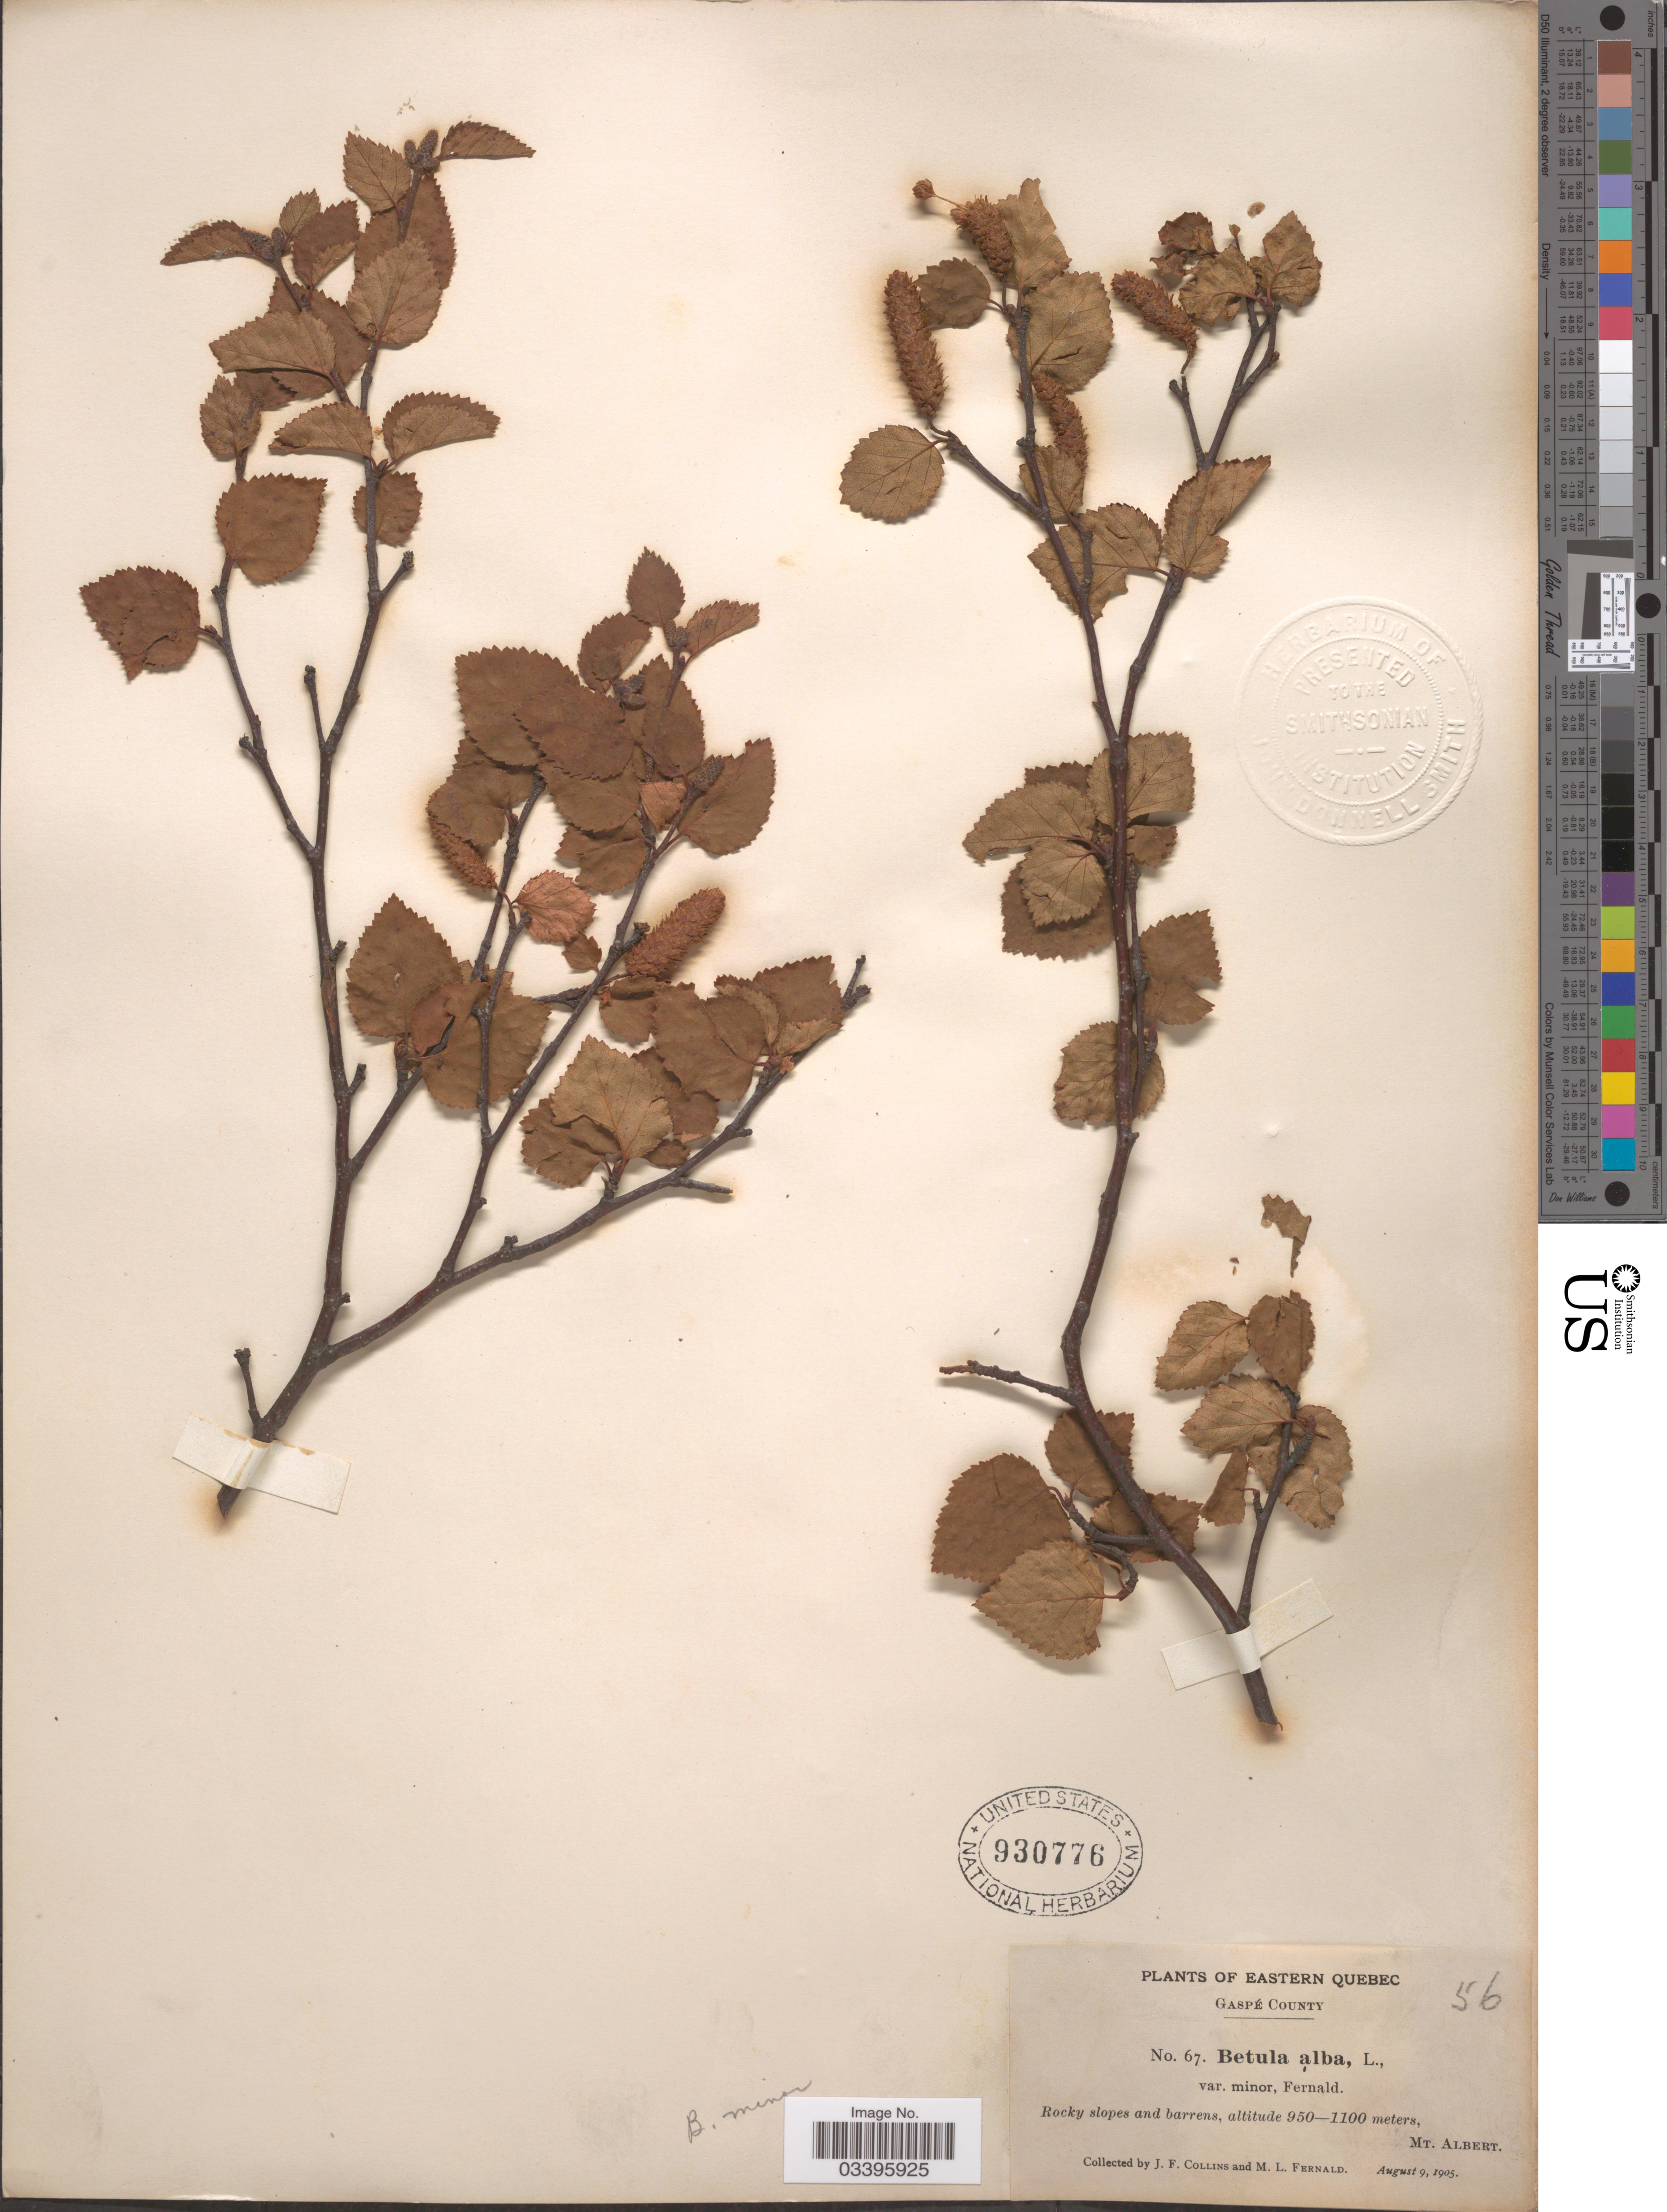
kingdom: Plantae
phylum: Tracheophyta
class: Magnoliopsida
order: Fagales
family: Betulaceae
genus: Betula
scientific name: Betula minor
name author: (Tuck.) Fernald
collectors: J. Collins & M. L. Fernald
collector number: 67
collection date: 1905-08-09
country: Canada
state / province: Quebec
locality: Eastern Quebec. Gaspé County. Mt. Albert.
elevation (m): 950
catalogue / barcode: US 930776